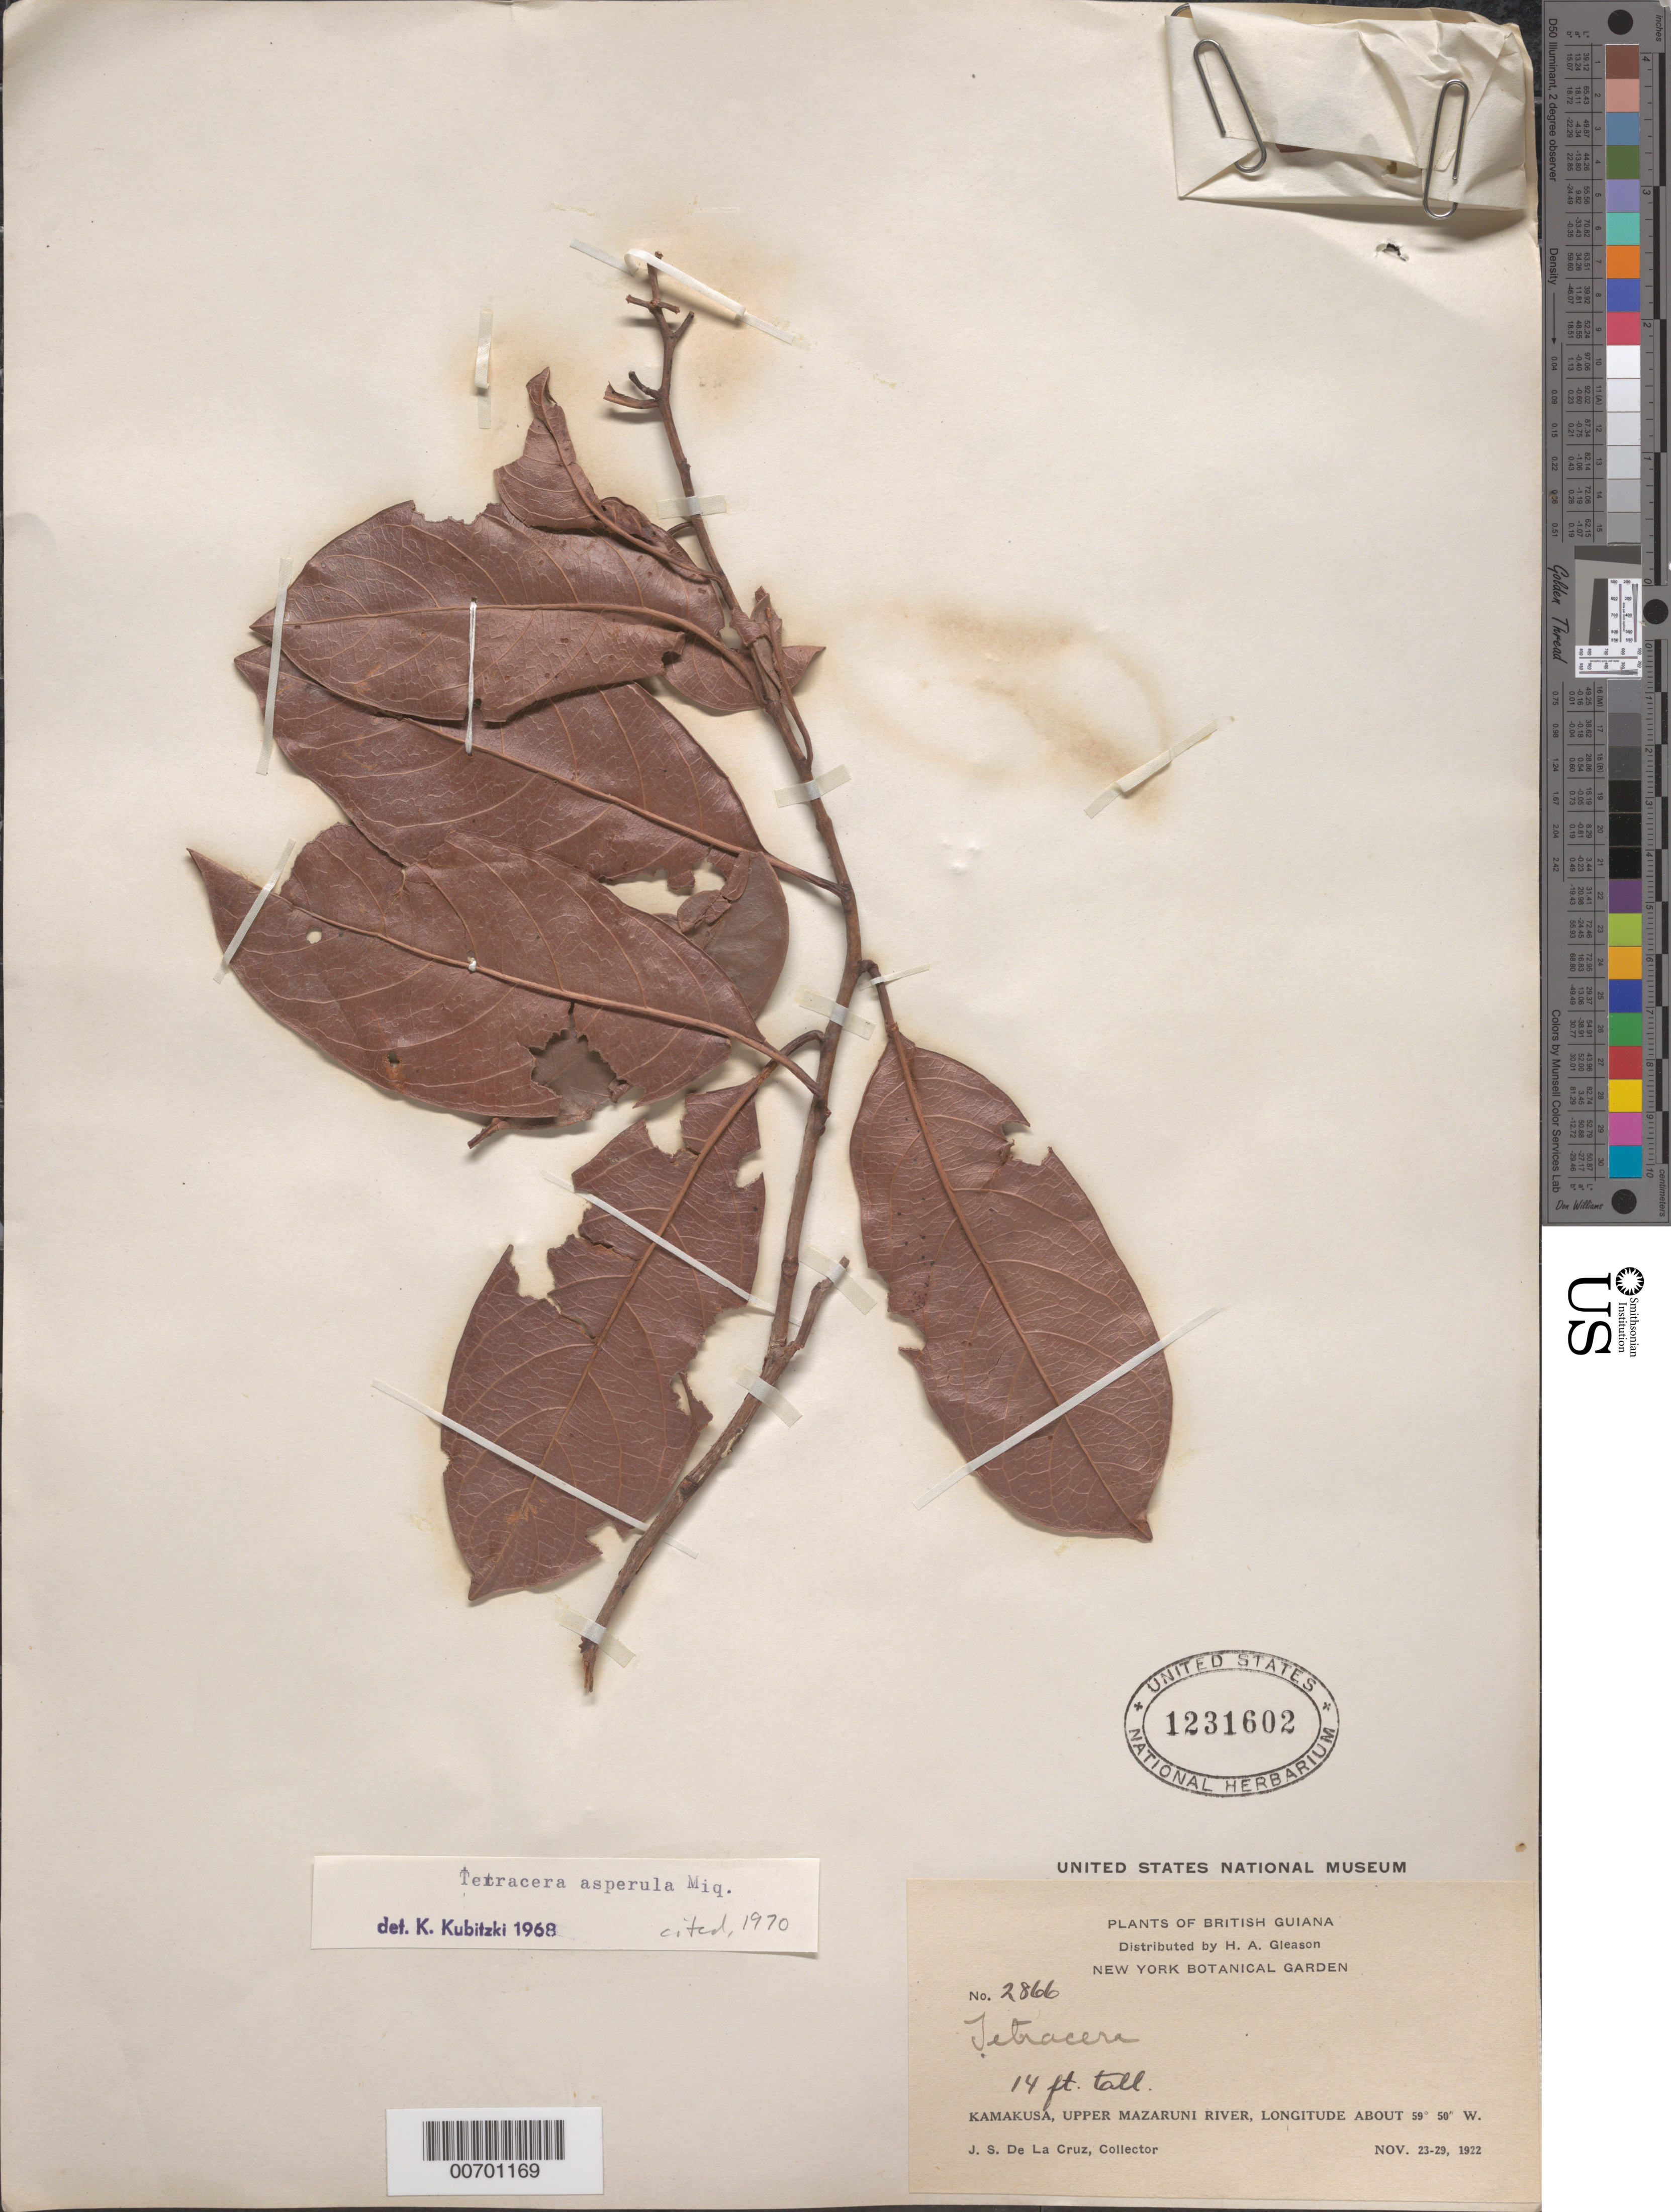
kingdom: Plantae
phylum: Tracheophyta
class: Magnoliopsida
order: Dilleniales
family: Dilleniaceae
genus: Tetracera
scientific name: Tetracera asperula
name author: Miq.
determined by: Kubitzki, Klaus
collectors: J. S. de la Cruz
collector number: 2866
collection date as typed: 23-Nov-22 to 29-Nov-22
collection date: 1922-11-23/1922-11-29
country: Guyana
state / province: Cuyuni-Mazaruni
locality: Kamakusa, Upper Mazaruni R.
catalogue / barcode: US 1231602